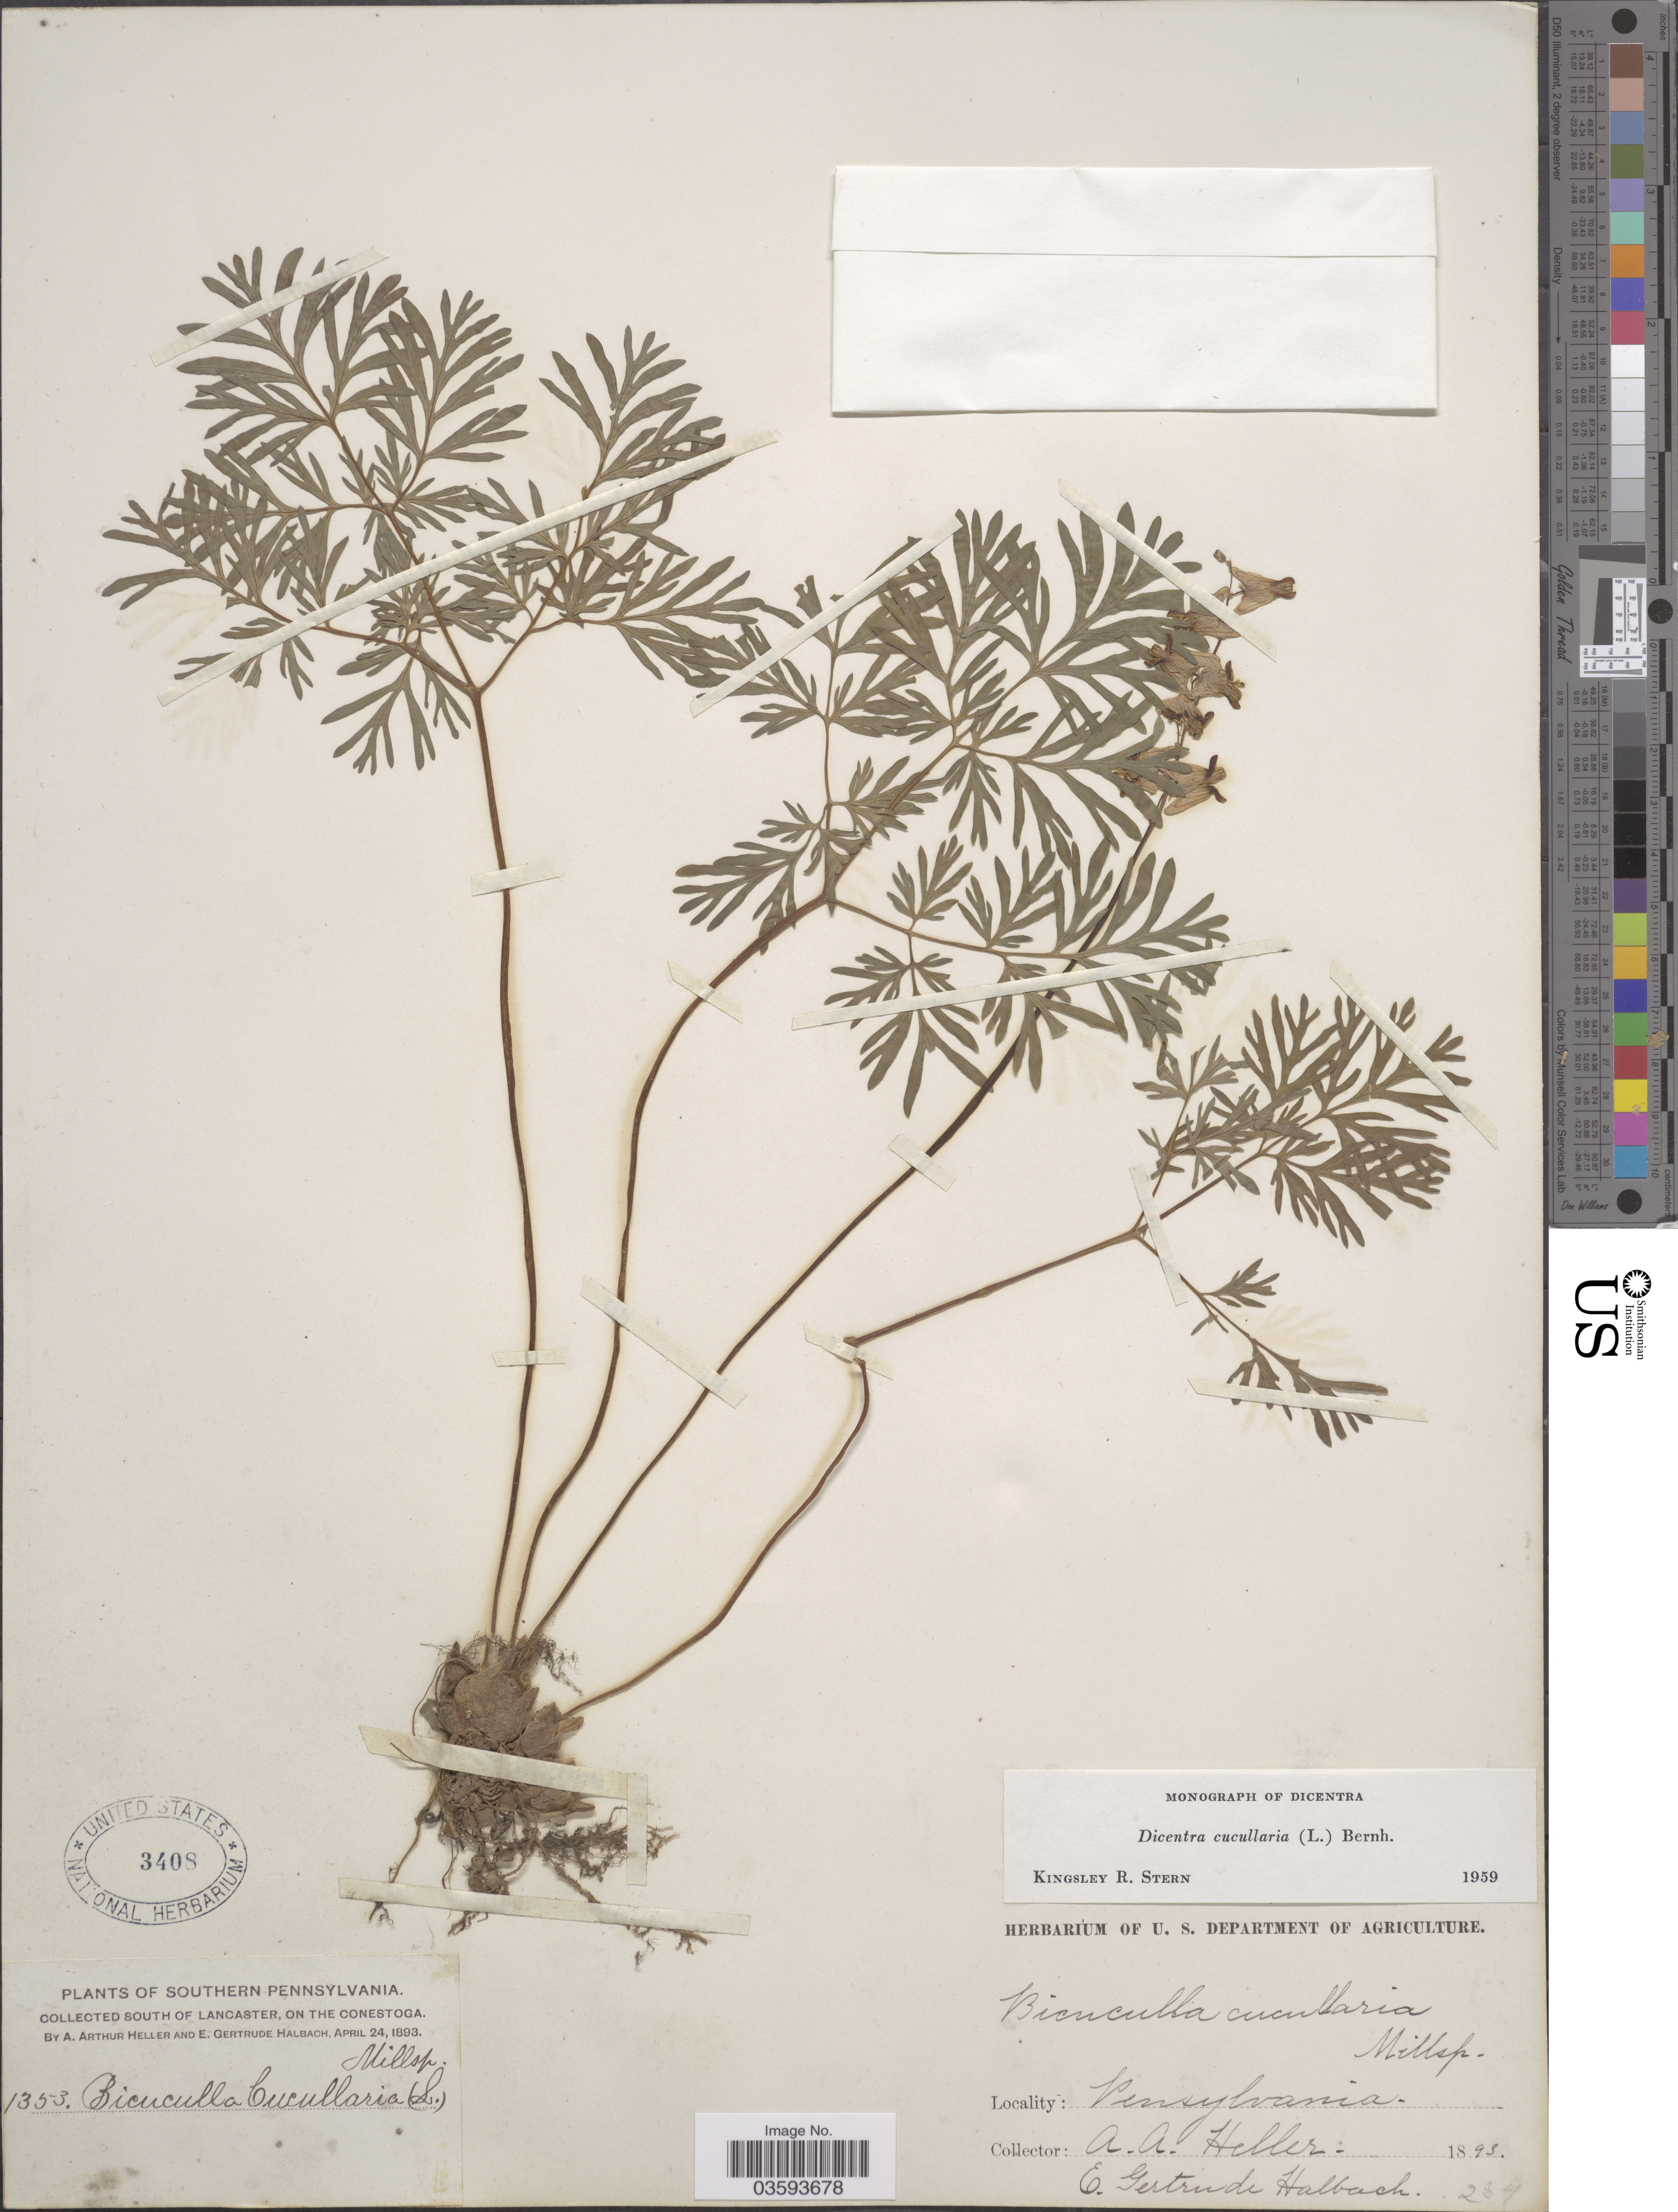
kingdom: Plantae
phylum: Tracheophyta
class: Magnoliopsida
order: Ranunculales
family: Papaveraceae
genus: Dicentra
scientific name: Dicentra cucullaria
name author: (L.) Bernh.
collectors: A. A. Heller & E. G. Heller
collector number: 1353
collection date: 1893-04-24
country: United States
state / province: Pennsylvania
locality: Southern Pennsylvania. South of Lancaster, on the Conestoga.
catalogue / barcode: US 3408